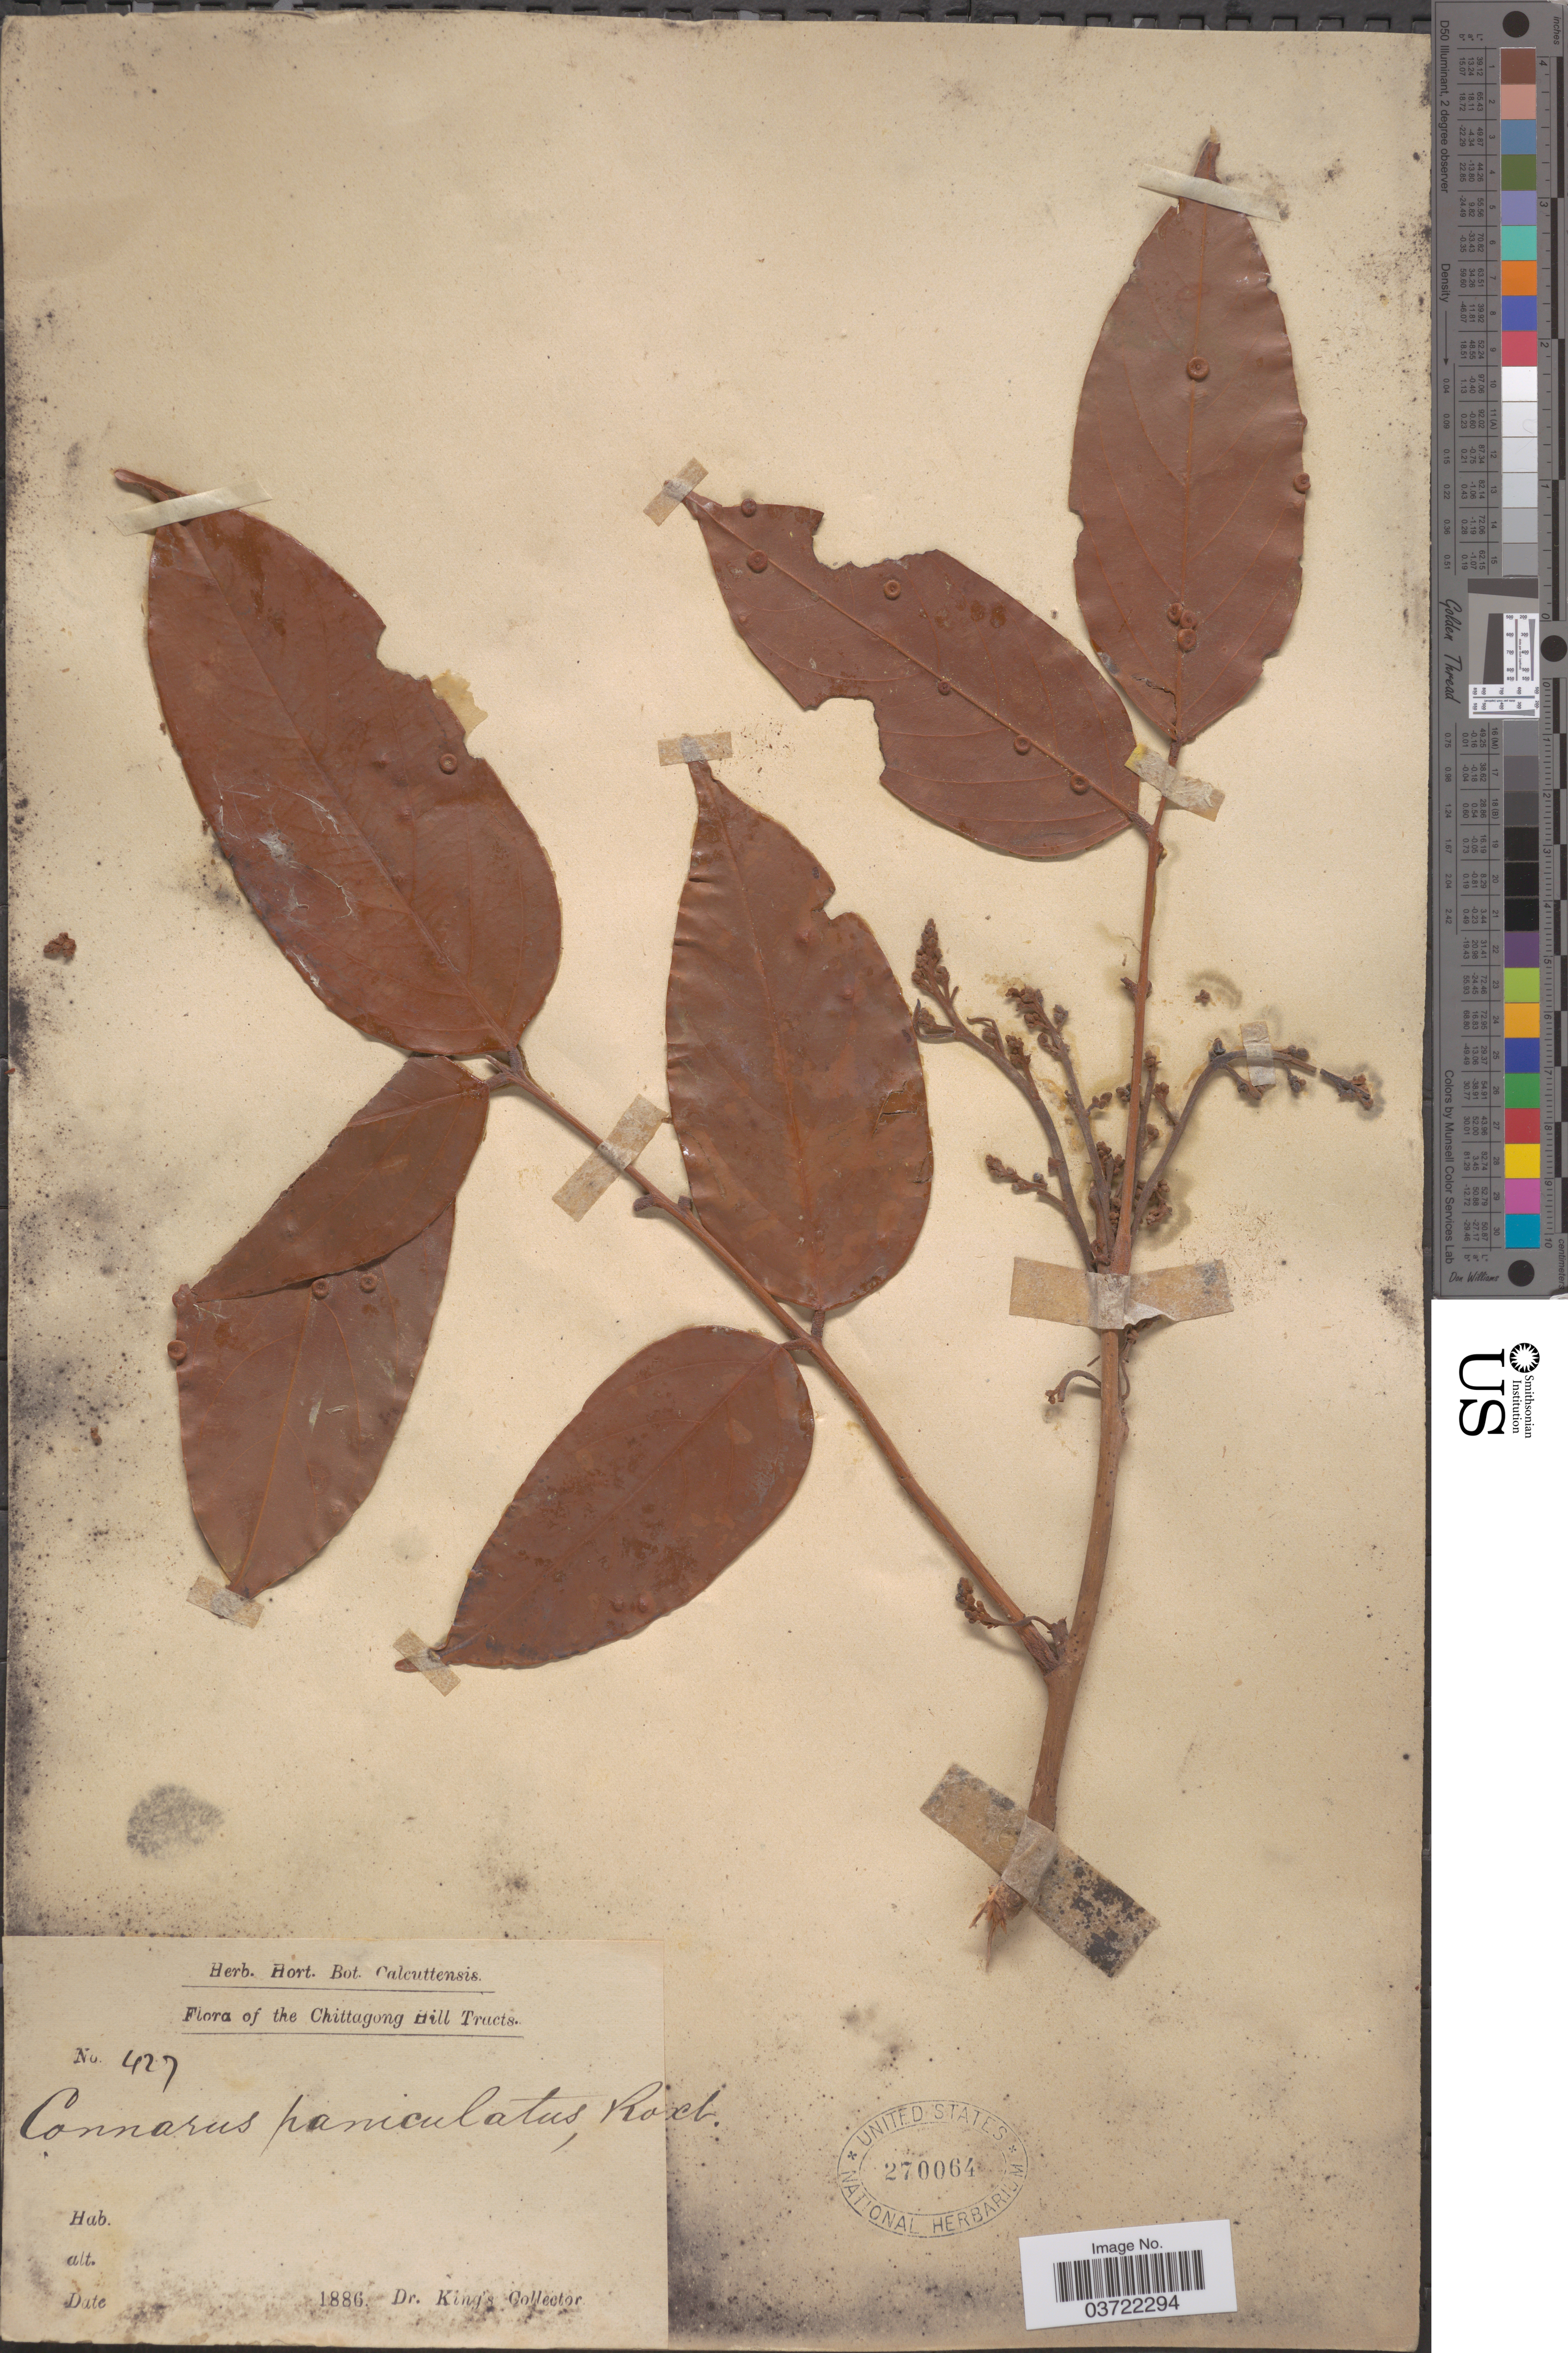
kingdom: Plantae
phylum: Tracheophyta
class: Magnoliopsida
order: Oxalidales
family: Connaraceae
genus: Connarus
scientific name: Connarus paniculatus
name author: Roxb.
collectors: Dr. King's collector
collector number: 427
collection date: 1886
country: Bangladesh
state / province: Chittagong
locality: The Chittagong Hill Tracts.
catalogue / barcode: US 270064